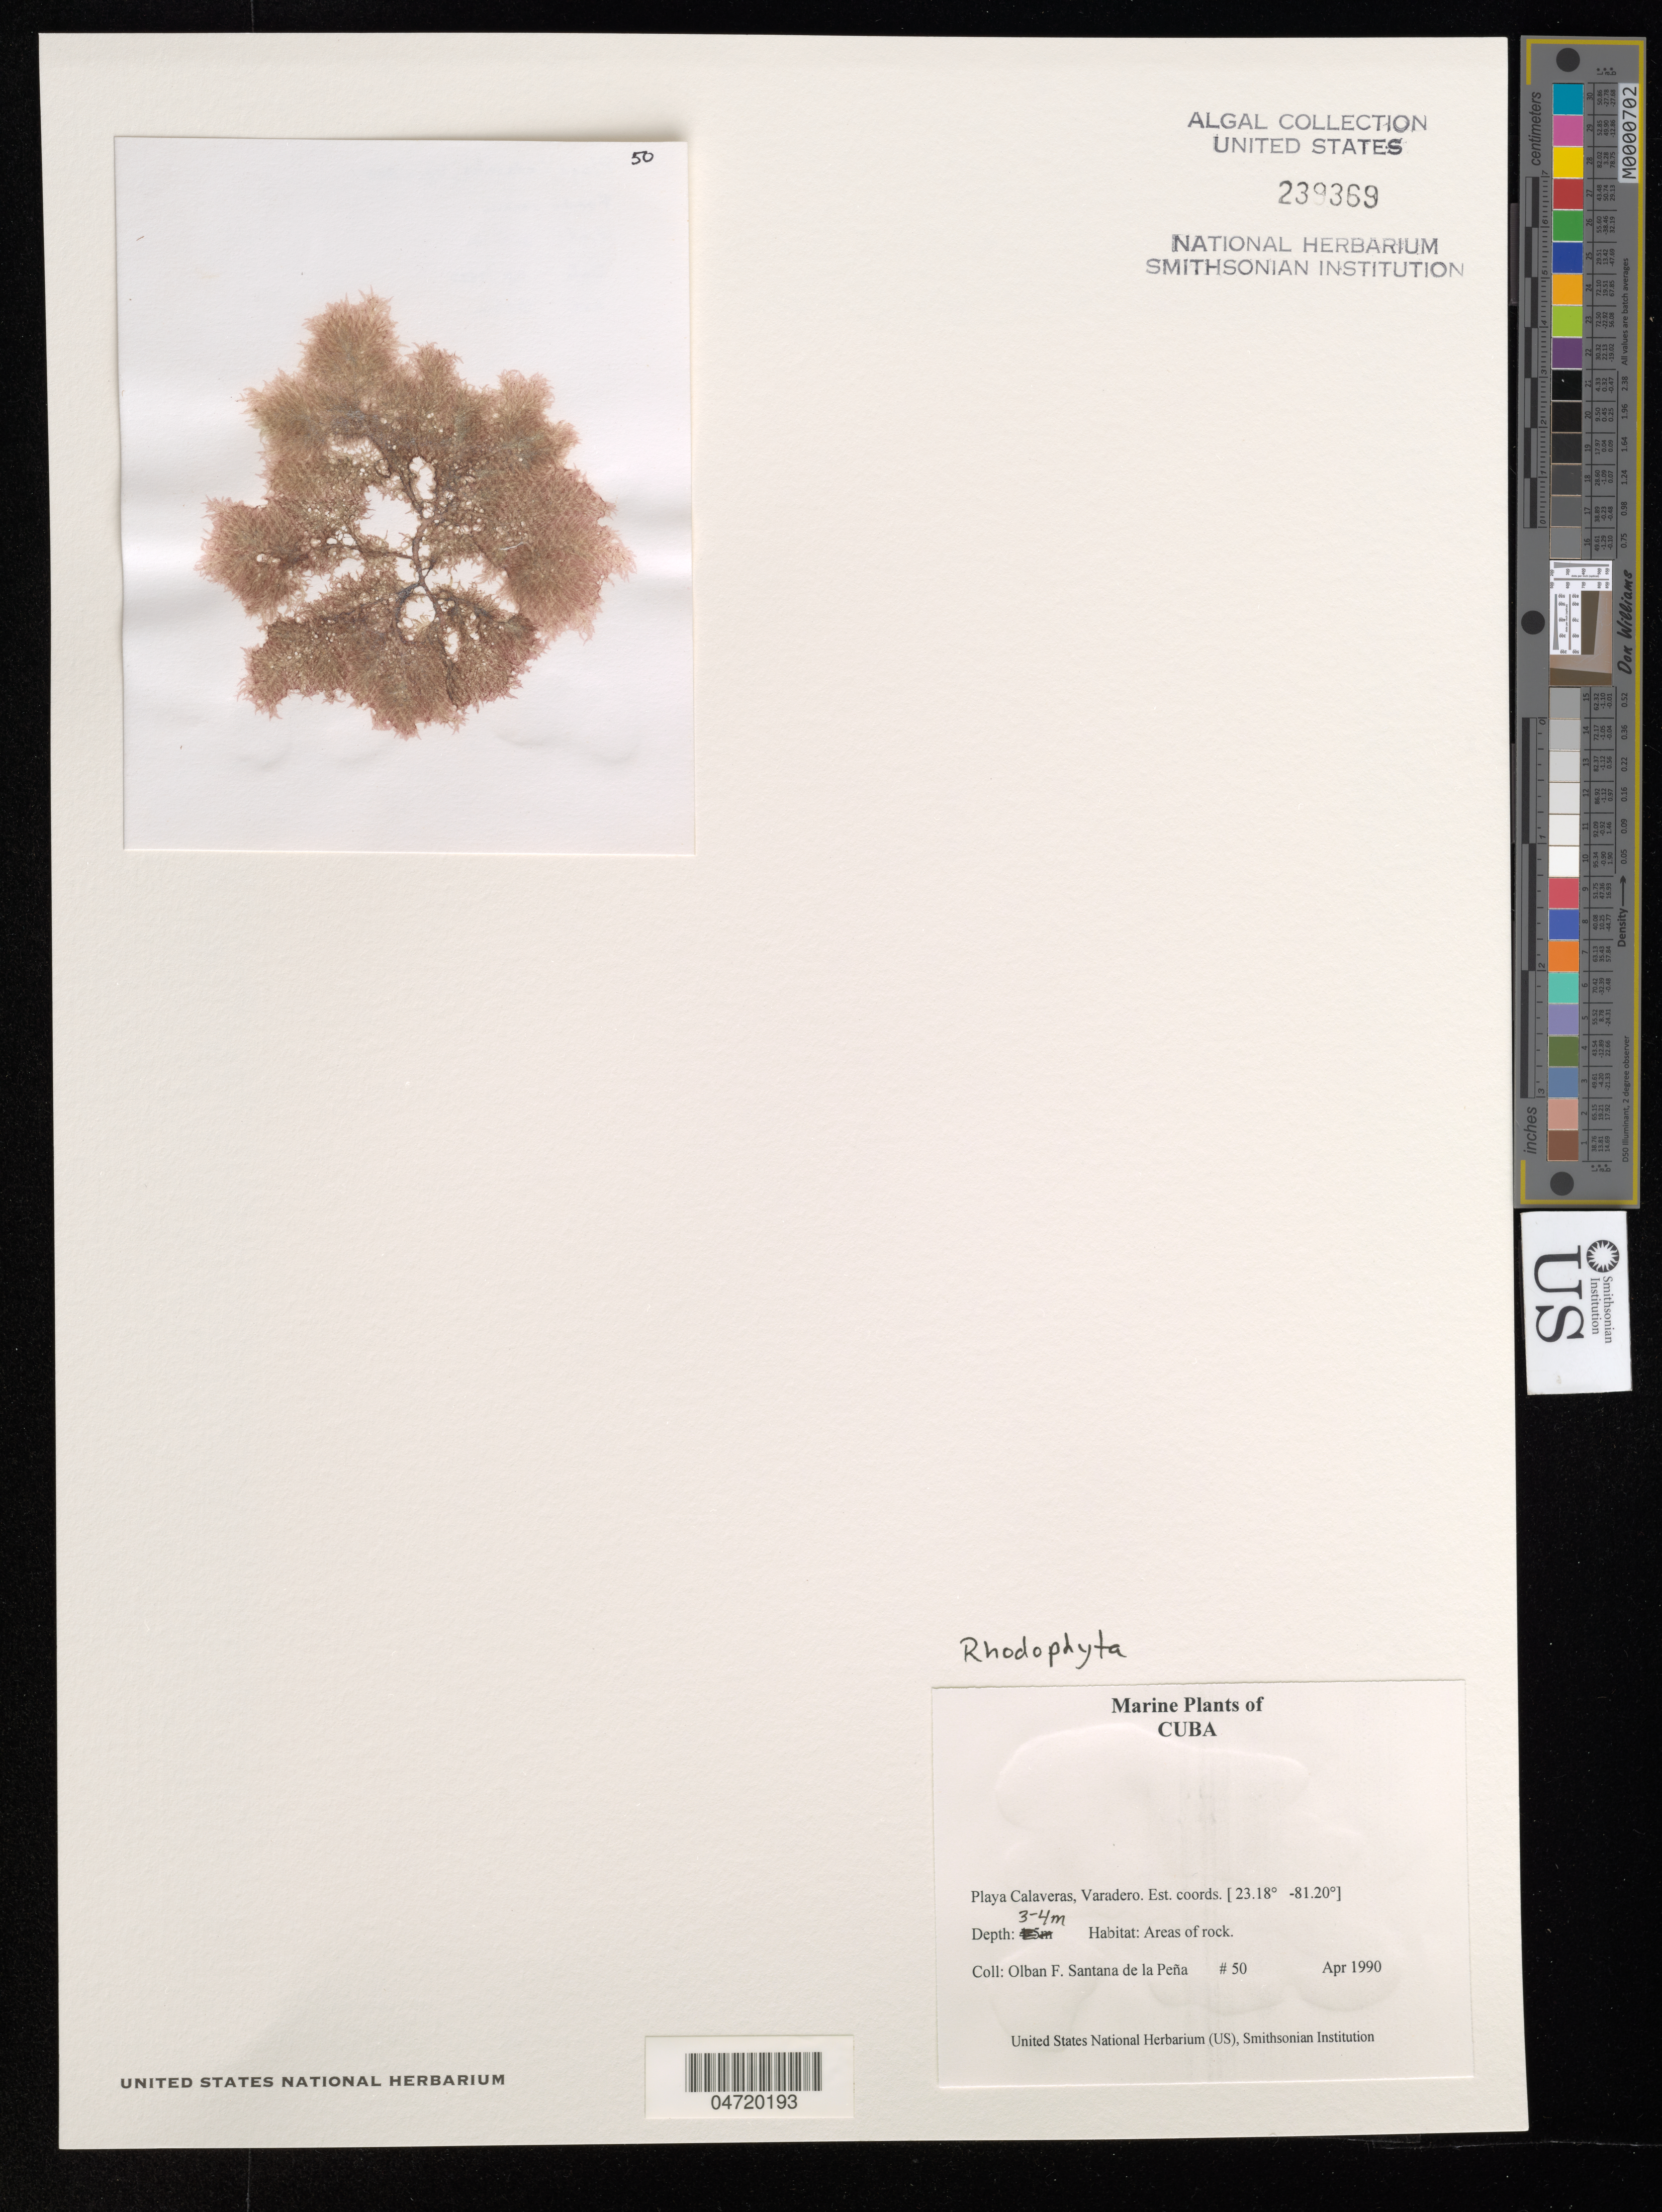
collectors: O. Santana de la Peña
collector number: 50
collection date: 1990-04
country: Cuba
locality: Playa Calaveras, Varadero.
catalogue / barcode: US 239369